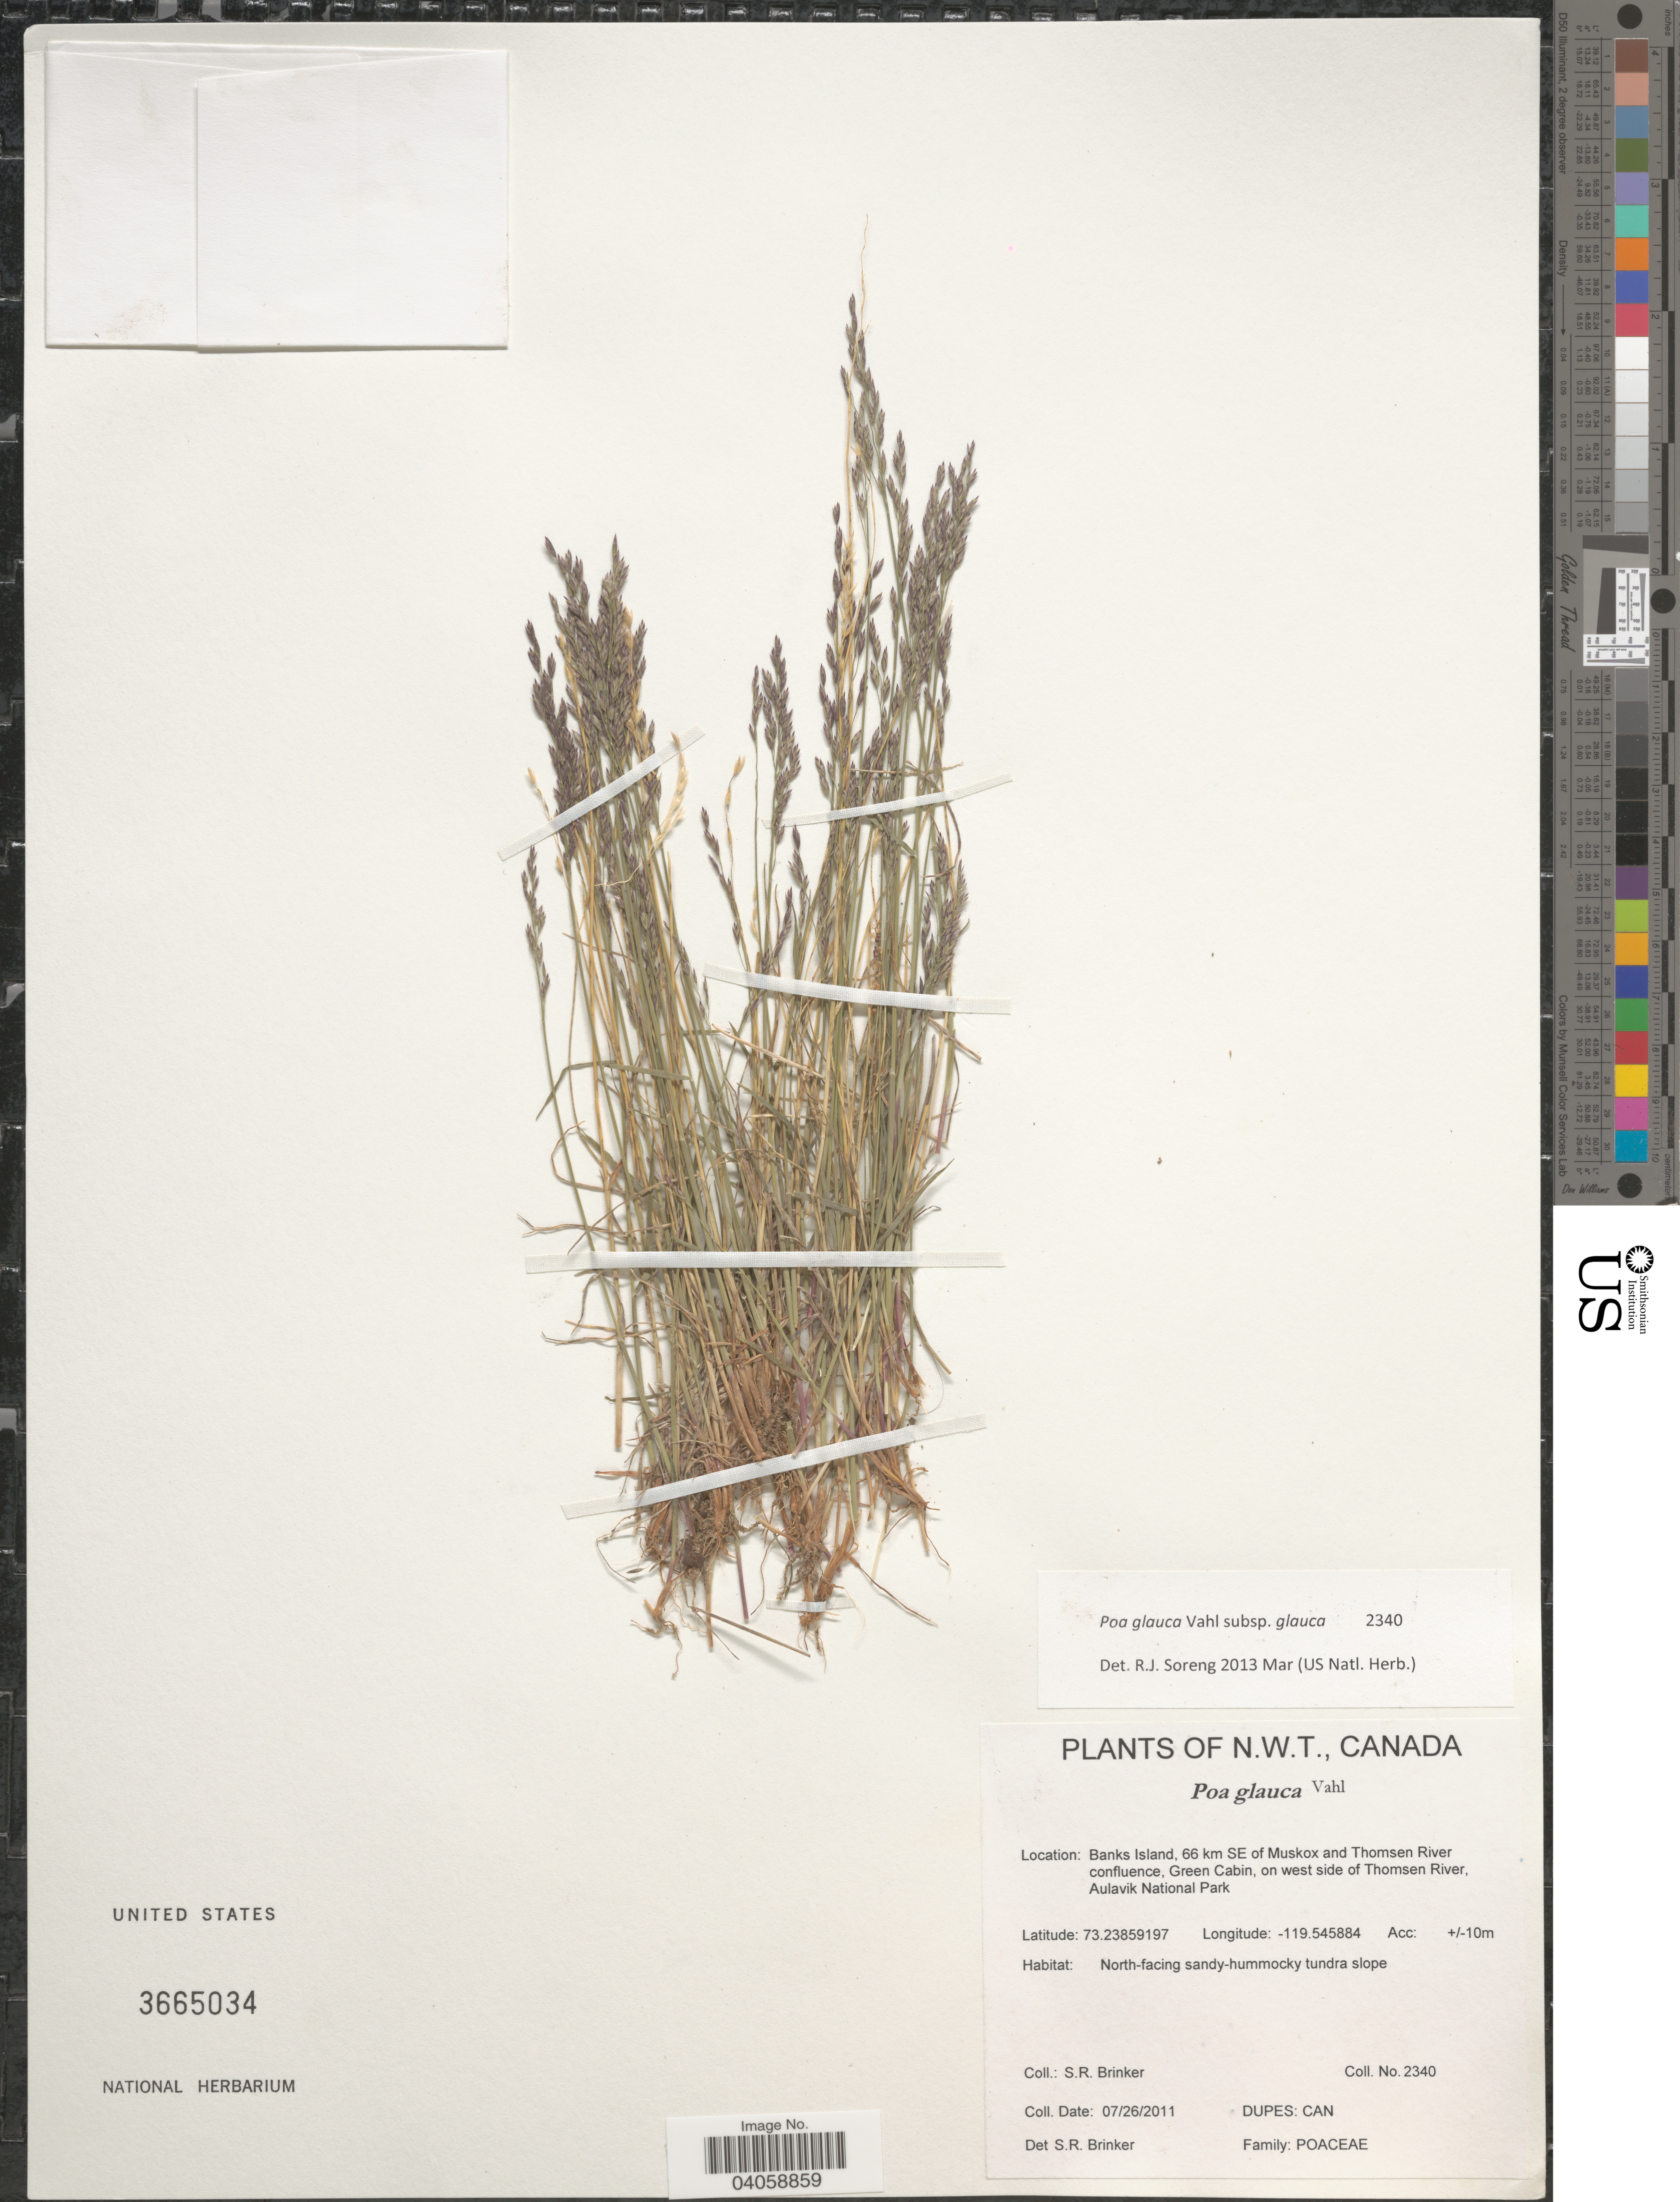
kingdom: Plantae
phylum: Tracheophyta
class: Liliopsida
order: Poales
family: Poaceae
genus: Poa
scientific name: Poa glauca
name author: Vahl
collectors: S. Brinker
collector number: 2340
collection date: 2011-07-26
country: Canada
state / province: Northwest Territories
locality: N.W.T. Banks Island, 66 km SE of Muskox and Thomsen River confluence, Green Cabin, on west side of Thomsen River, Aulavik National Park.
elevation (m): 10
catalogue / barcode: US 3665034